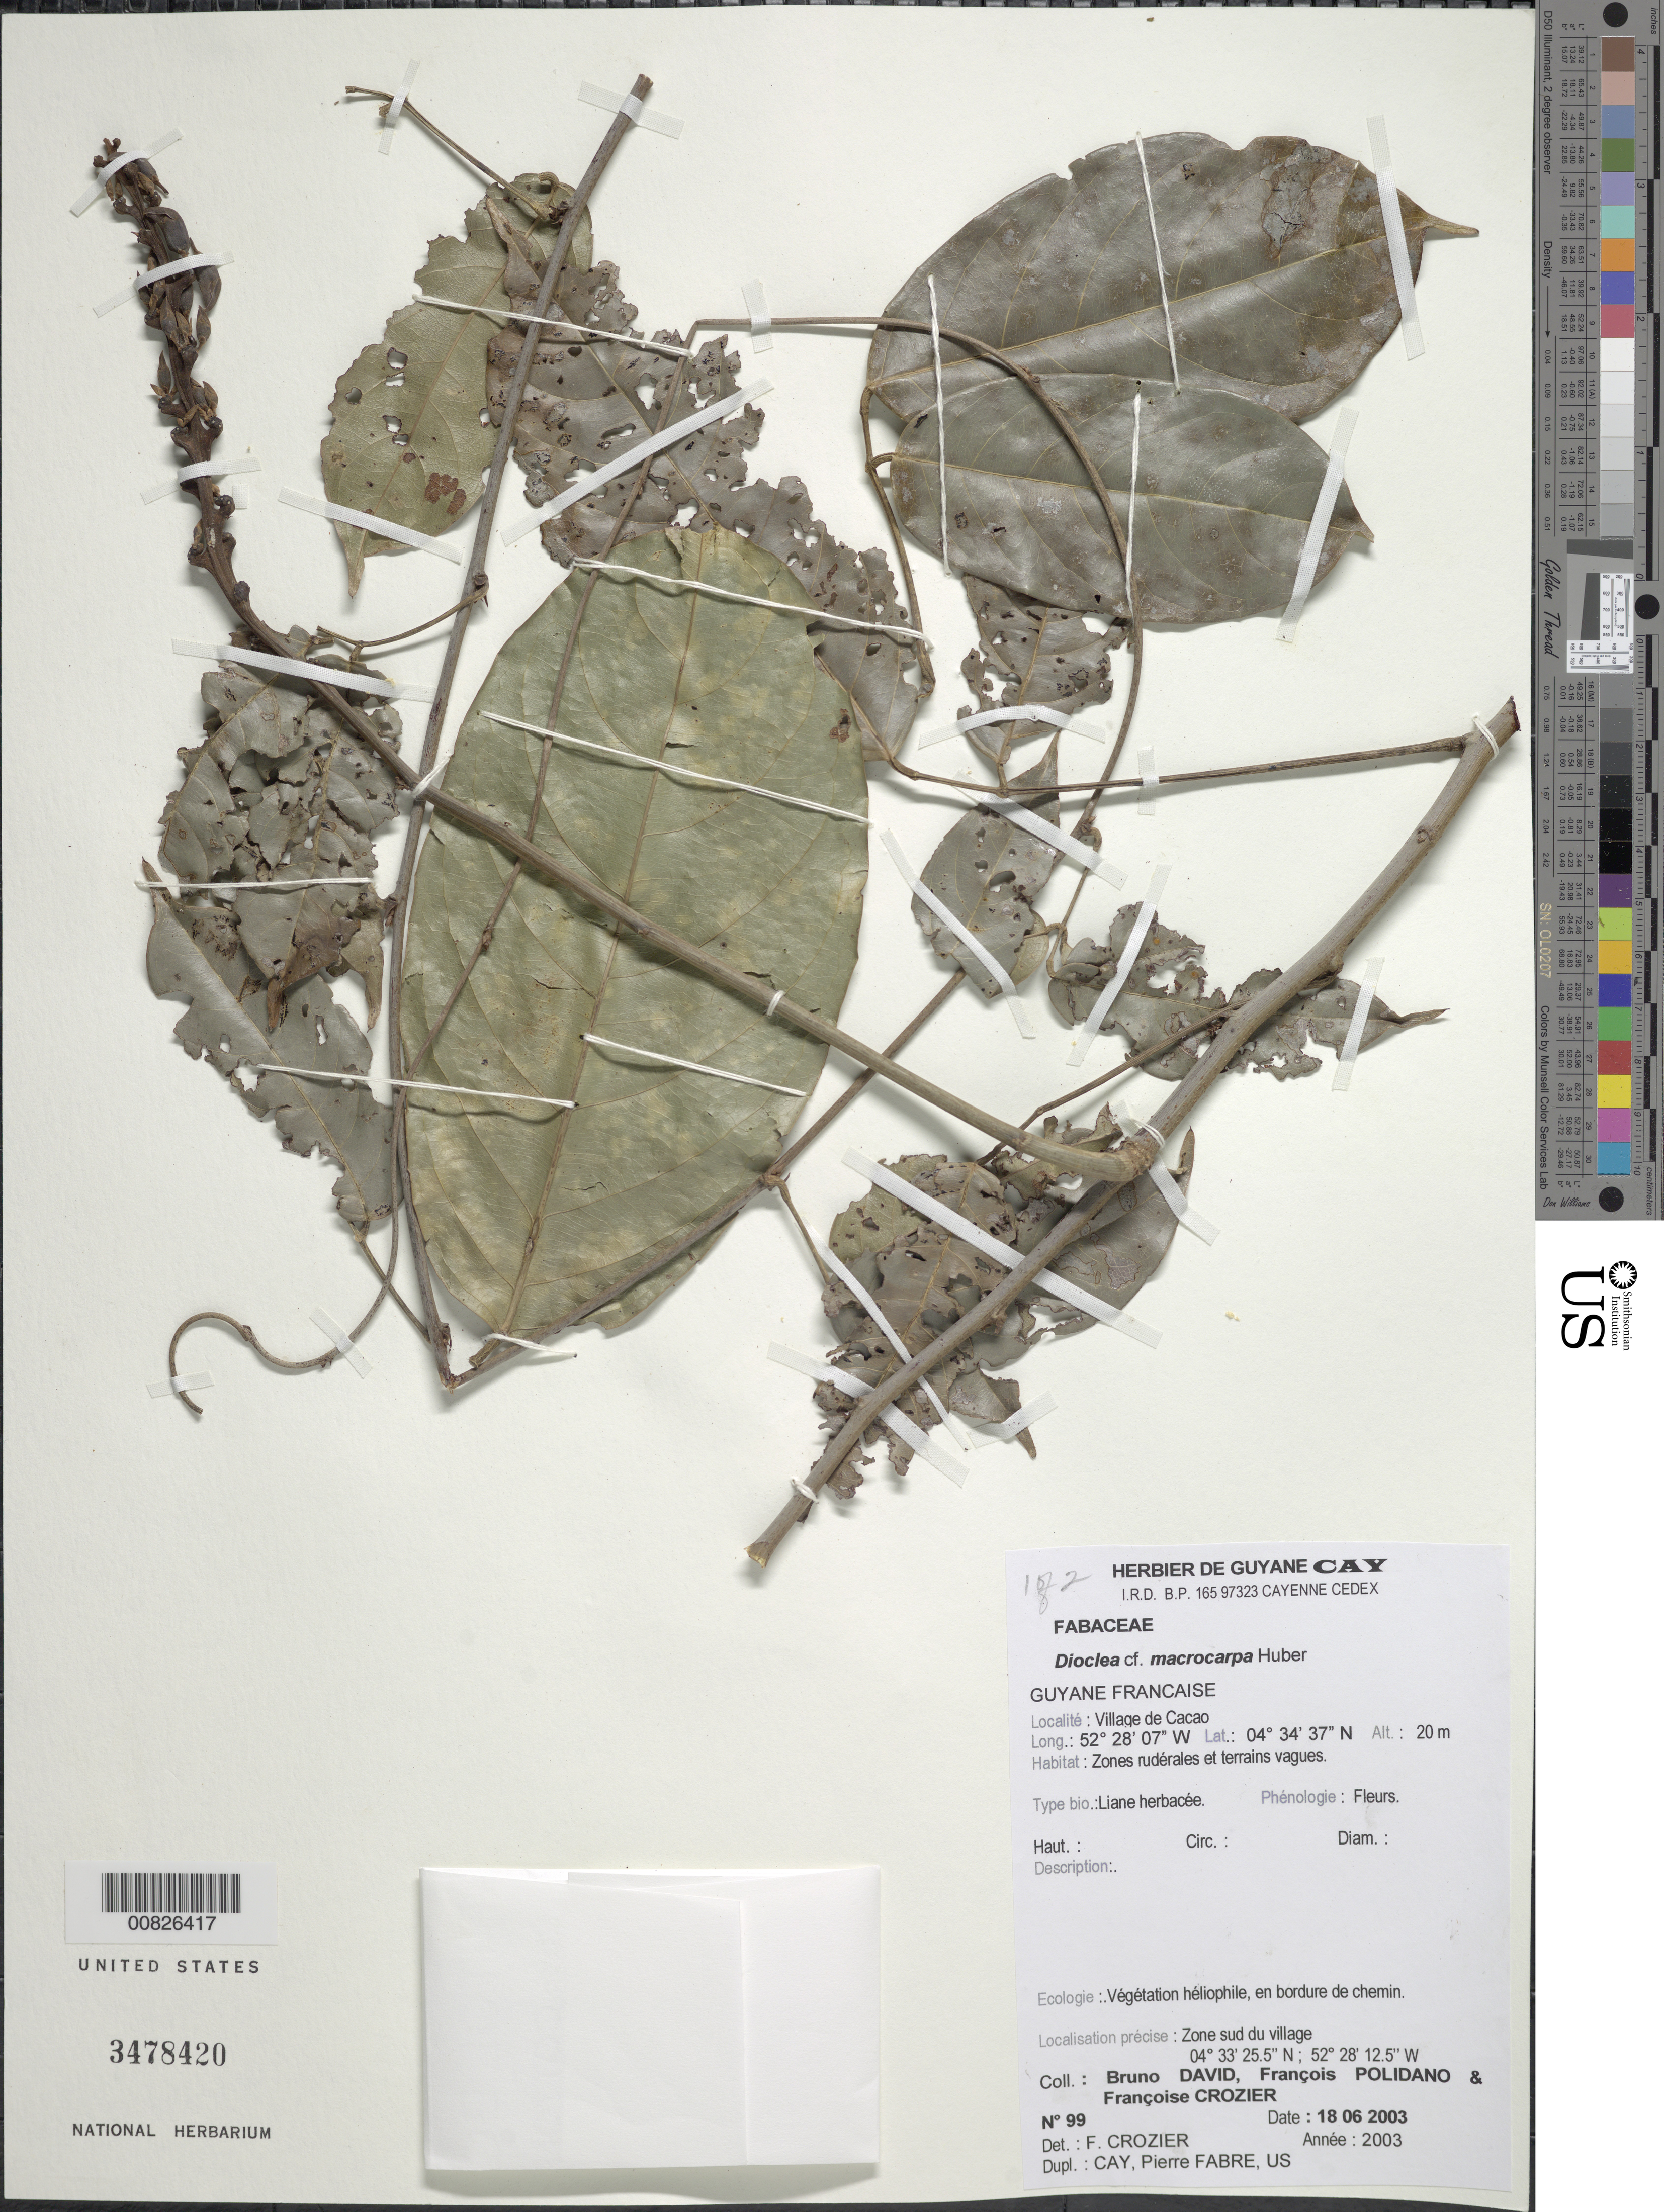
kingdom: Plantae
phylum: Tracheophyta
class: Magnoliopsida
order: Fabales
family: Fabaceae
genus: Dioclea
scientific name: Dioclea virgata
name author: (Rich.) Amshoff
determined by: Léotard, G.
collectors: B. David, F. Polidano & F. Crozier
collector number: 99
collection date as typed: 18-Jun-03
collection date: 2003-06-18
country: French Guiana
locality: Village de Cacao, sud du village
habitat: Zones ruderales et terrains vagues; vegetation heliophile, en bordure de chemin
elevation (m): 20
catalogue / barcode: US 3478420